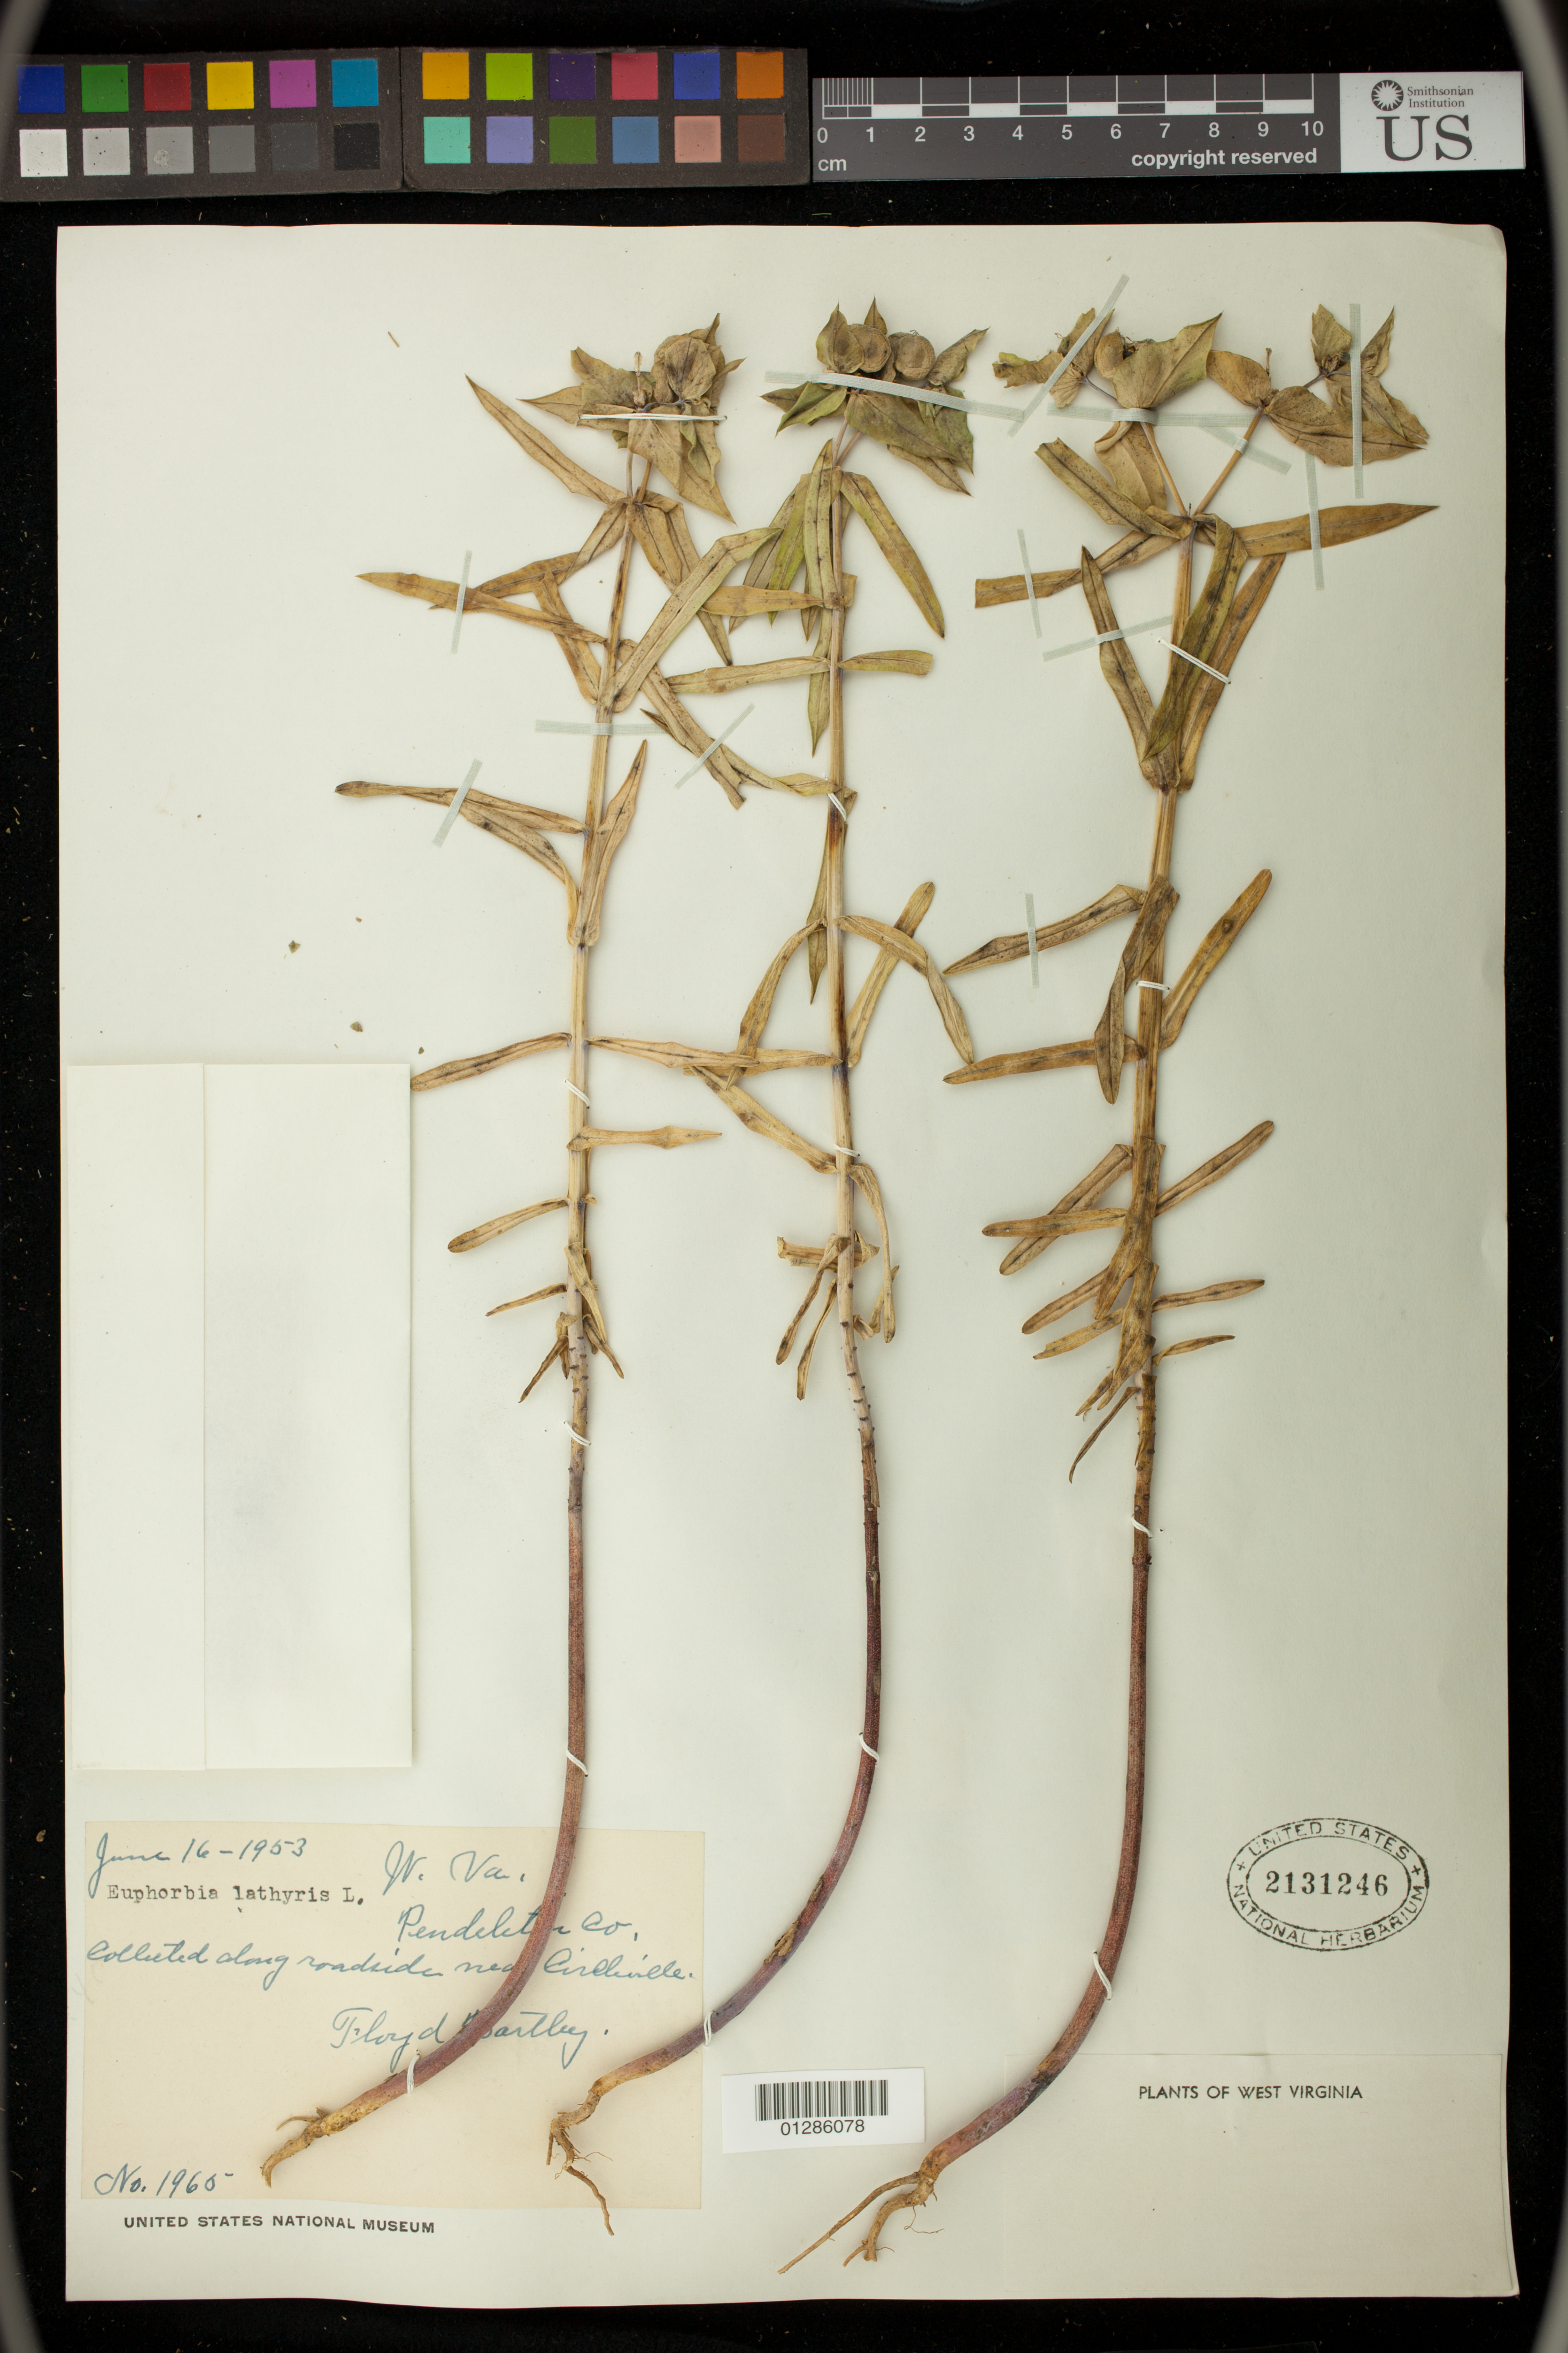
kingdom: Plantae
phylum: Tracheophyta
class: Magnoliopsida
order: Malpighiales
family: Euphorbiaceae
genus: Euphorbia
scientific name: Euphorbia lathyris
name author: L.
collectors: F. Bartley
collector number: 1965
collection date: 1953-06-16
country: United States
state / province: West Virginia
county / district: Pendleton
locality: Roadside near Circleville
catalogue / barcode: US 2131246